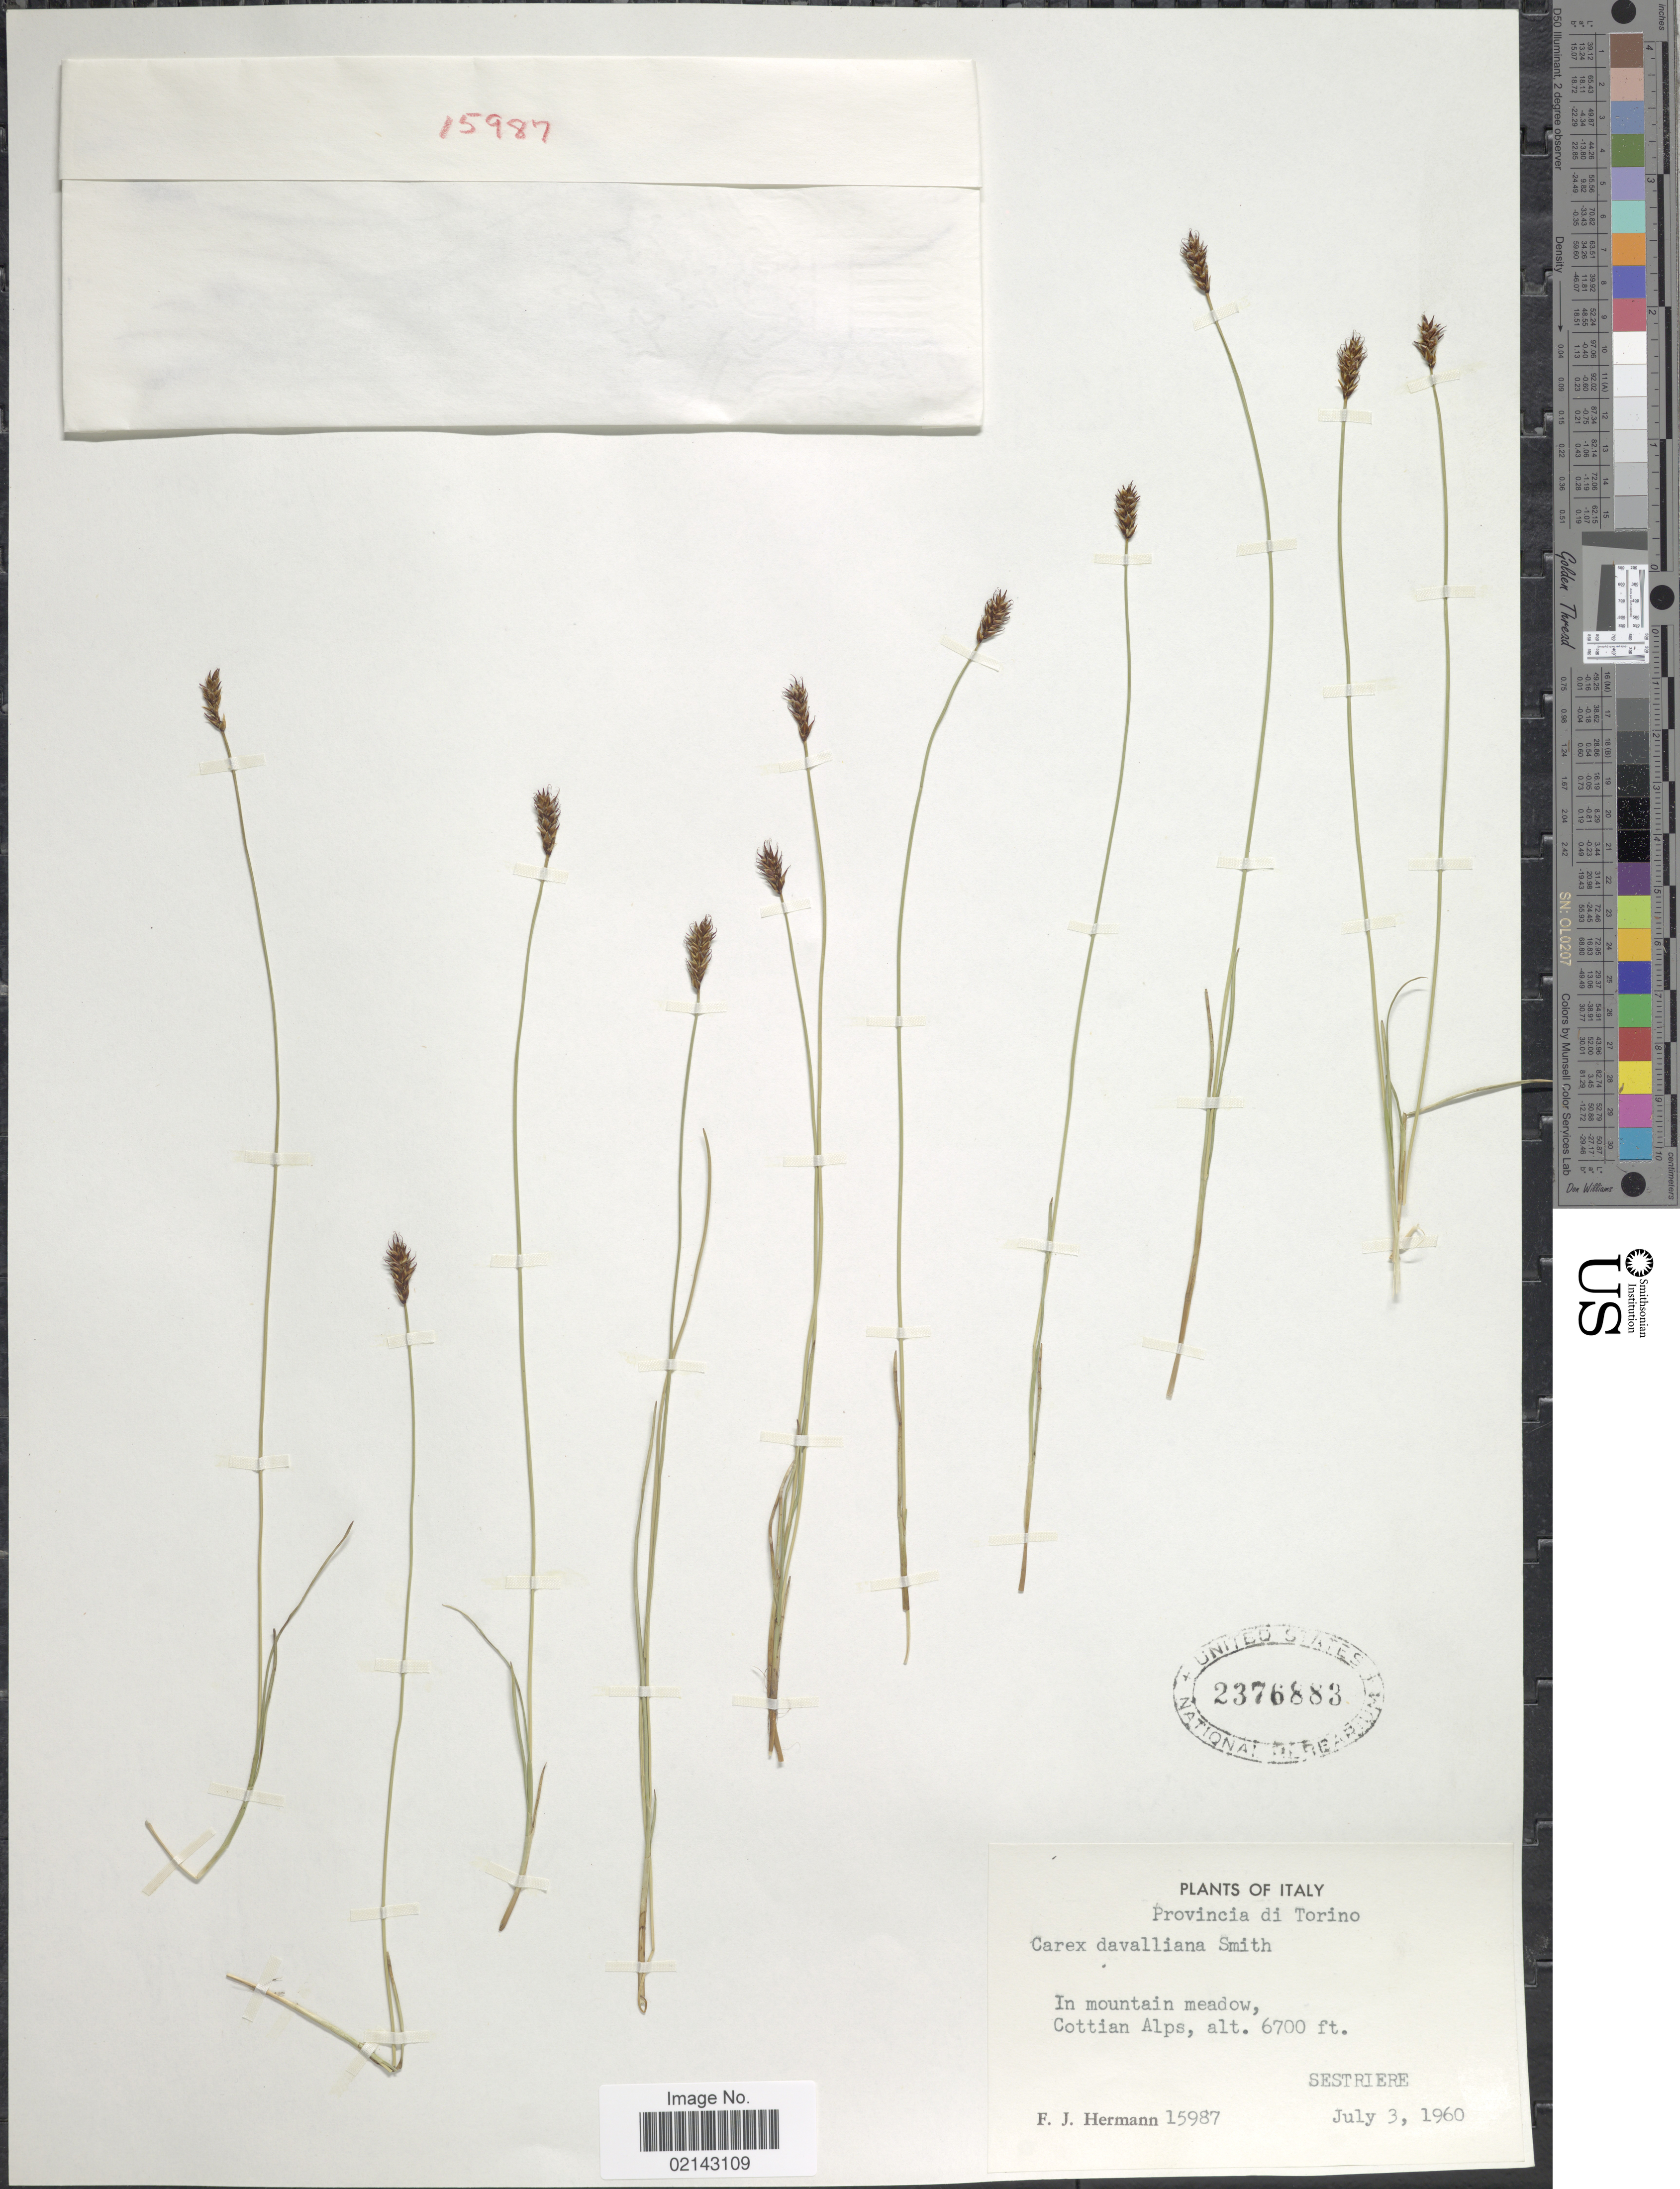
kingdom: Plantae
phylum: Tracheophyta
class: Liliopsida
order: Poales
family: Cyperaceae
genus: Carex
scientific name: Carex davalliana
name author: Sm.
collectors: F. J. Hermann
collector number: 15987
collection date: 1960-07-03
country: Italy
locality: Provincia di Torino. In mountain meadow, Cottian Alps. Sestriere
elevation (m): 2042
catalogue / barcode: US 2376883